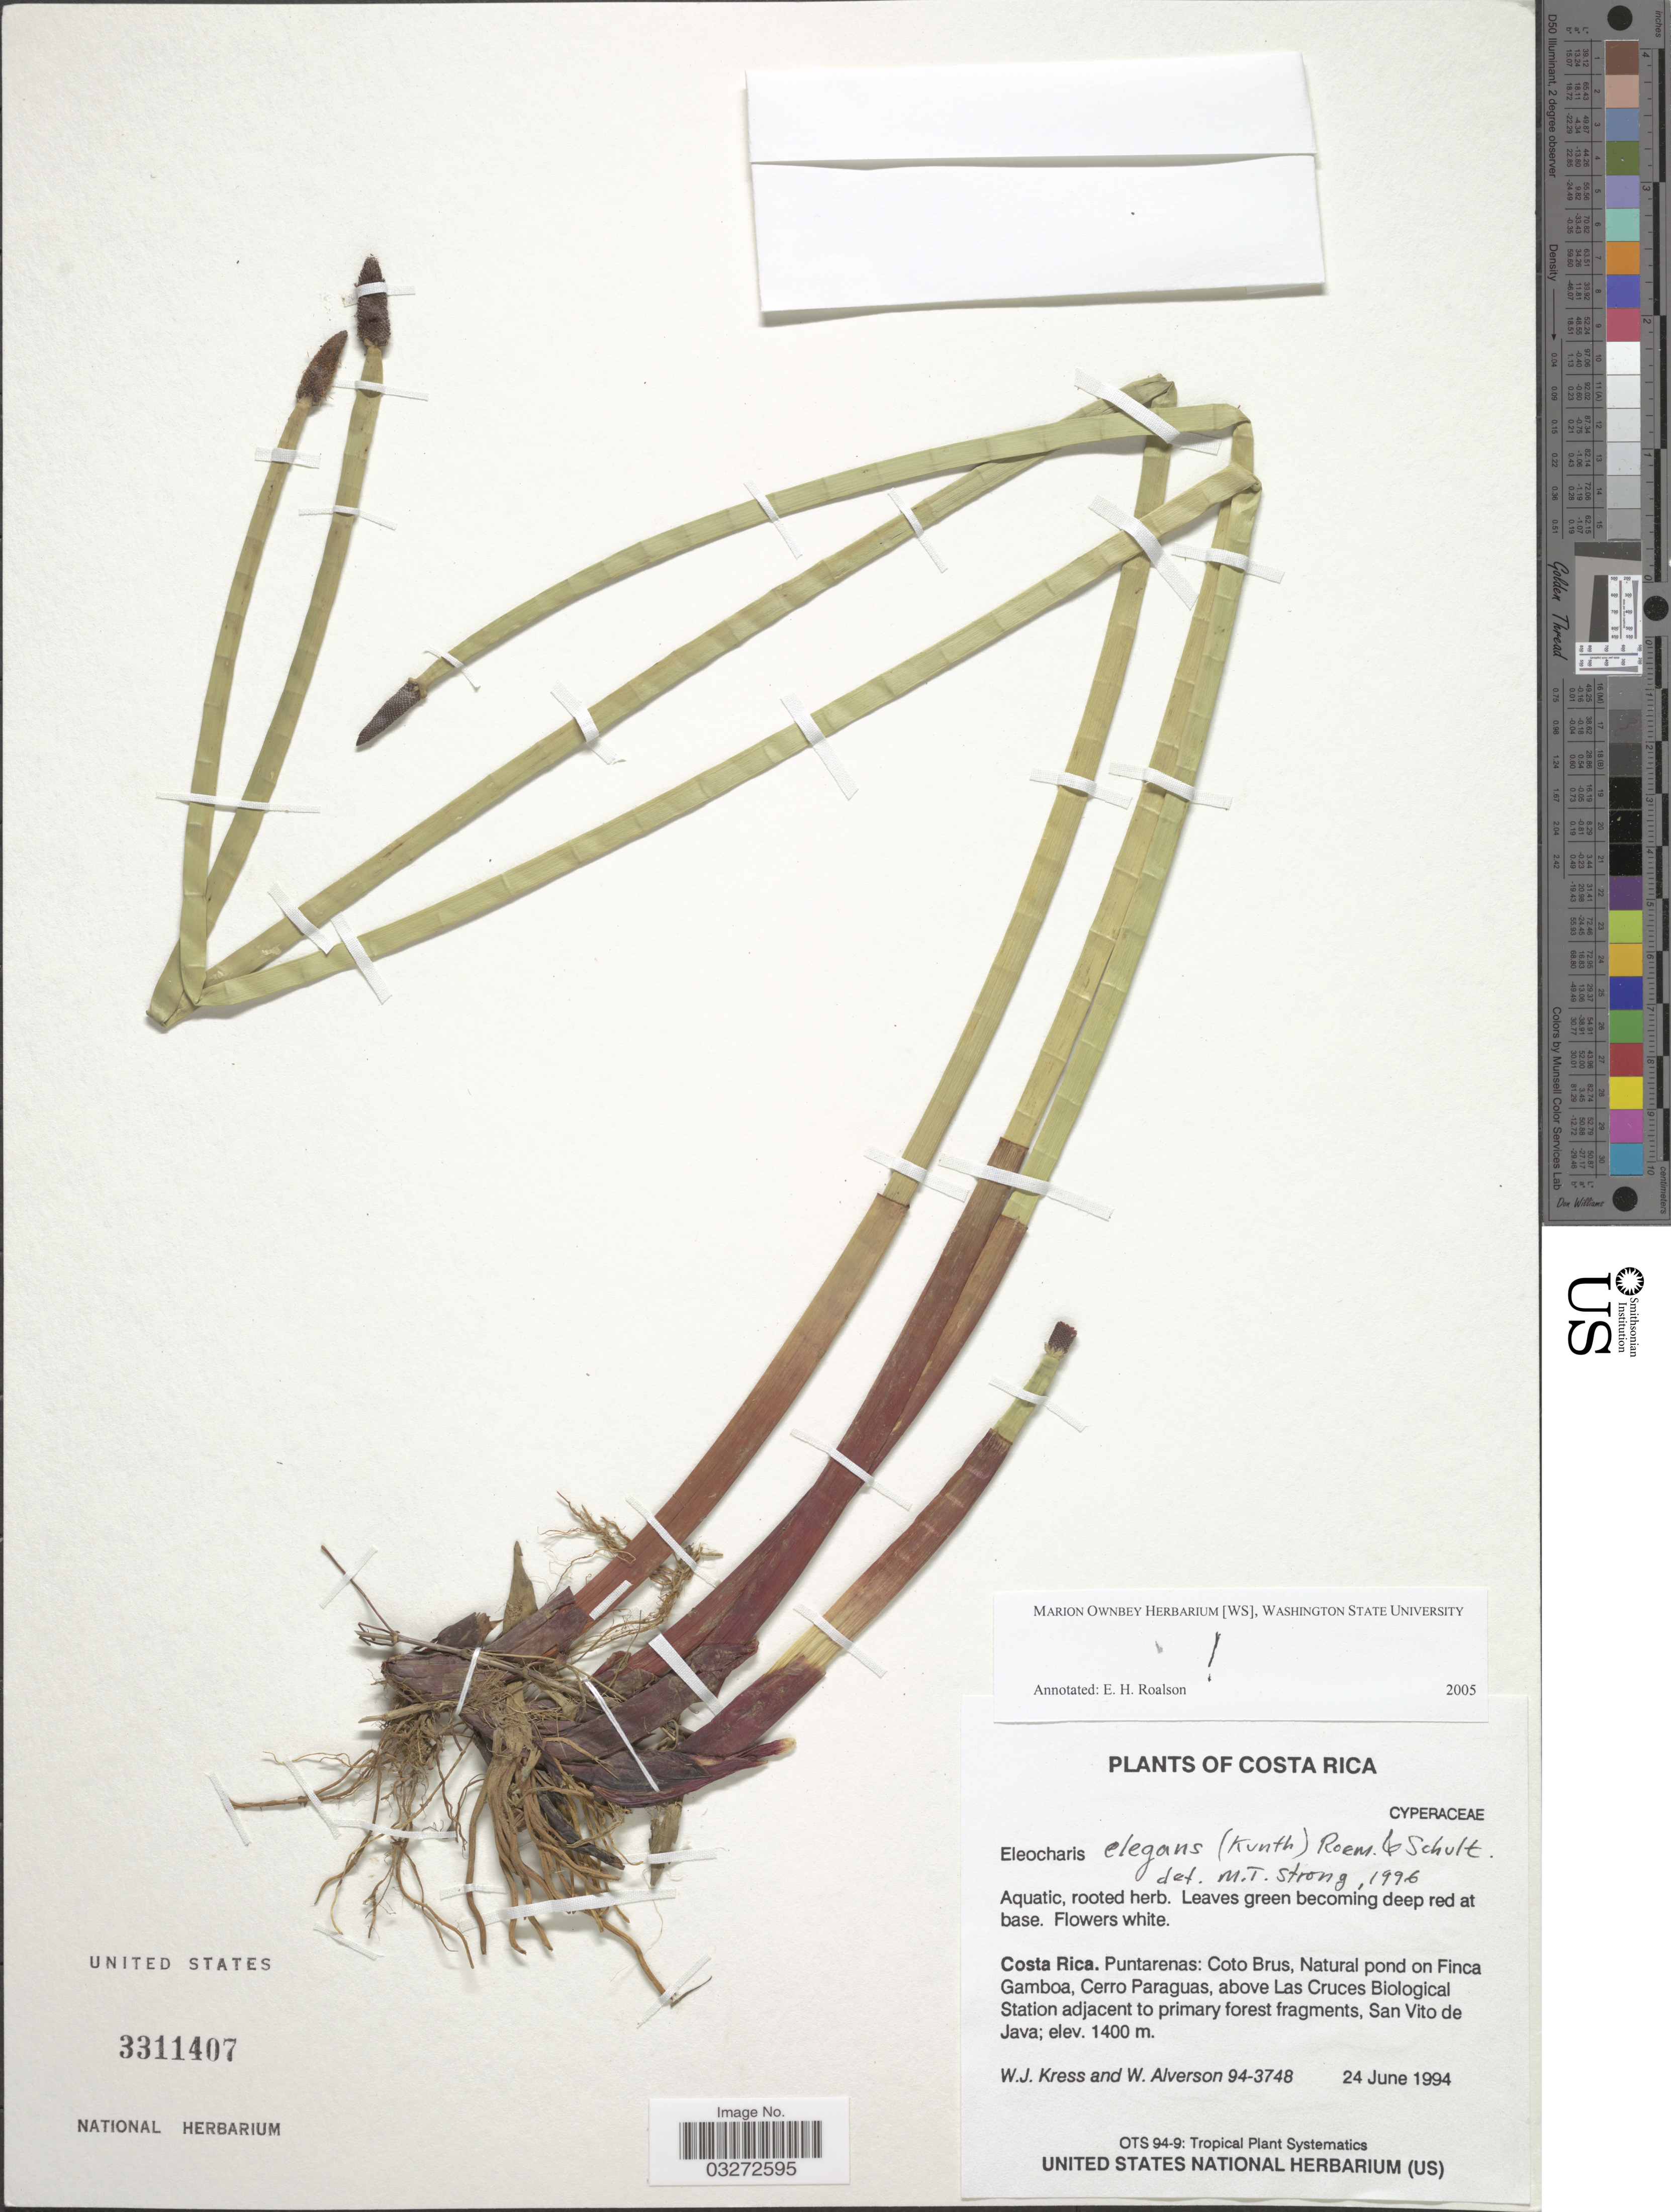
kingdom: Plantae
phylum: Tracheophyta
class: Liliopsida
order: Poales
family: Cyperaceae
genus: Eleocharis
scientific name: Eleocharis elegans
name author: (Kunth) Roem. & Schult.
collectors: W. J. Kress & W. S. Alverson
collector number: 94-3748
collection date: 1994-06-24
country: Costa Rica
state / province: Puntarenas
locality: Coto Brus, Natural pond on Finca Gamboa, Cerro Paraguas, above Las Cruces Biological Station adjacent to primary forest fragments, San Vito de Java.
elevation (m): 1400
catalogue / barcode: US 3311407